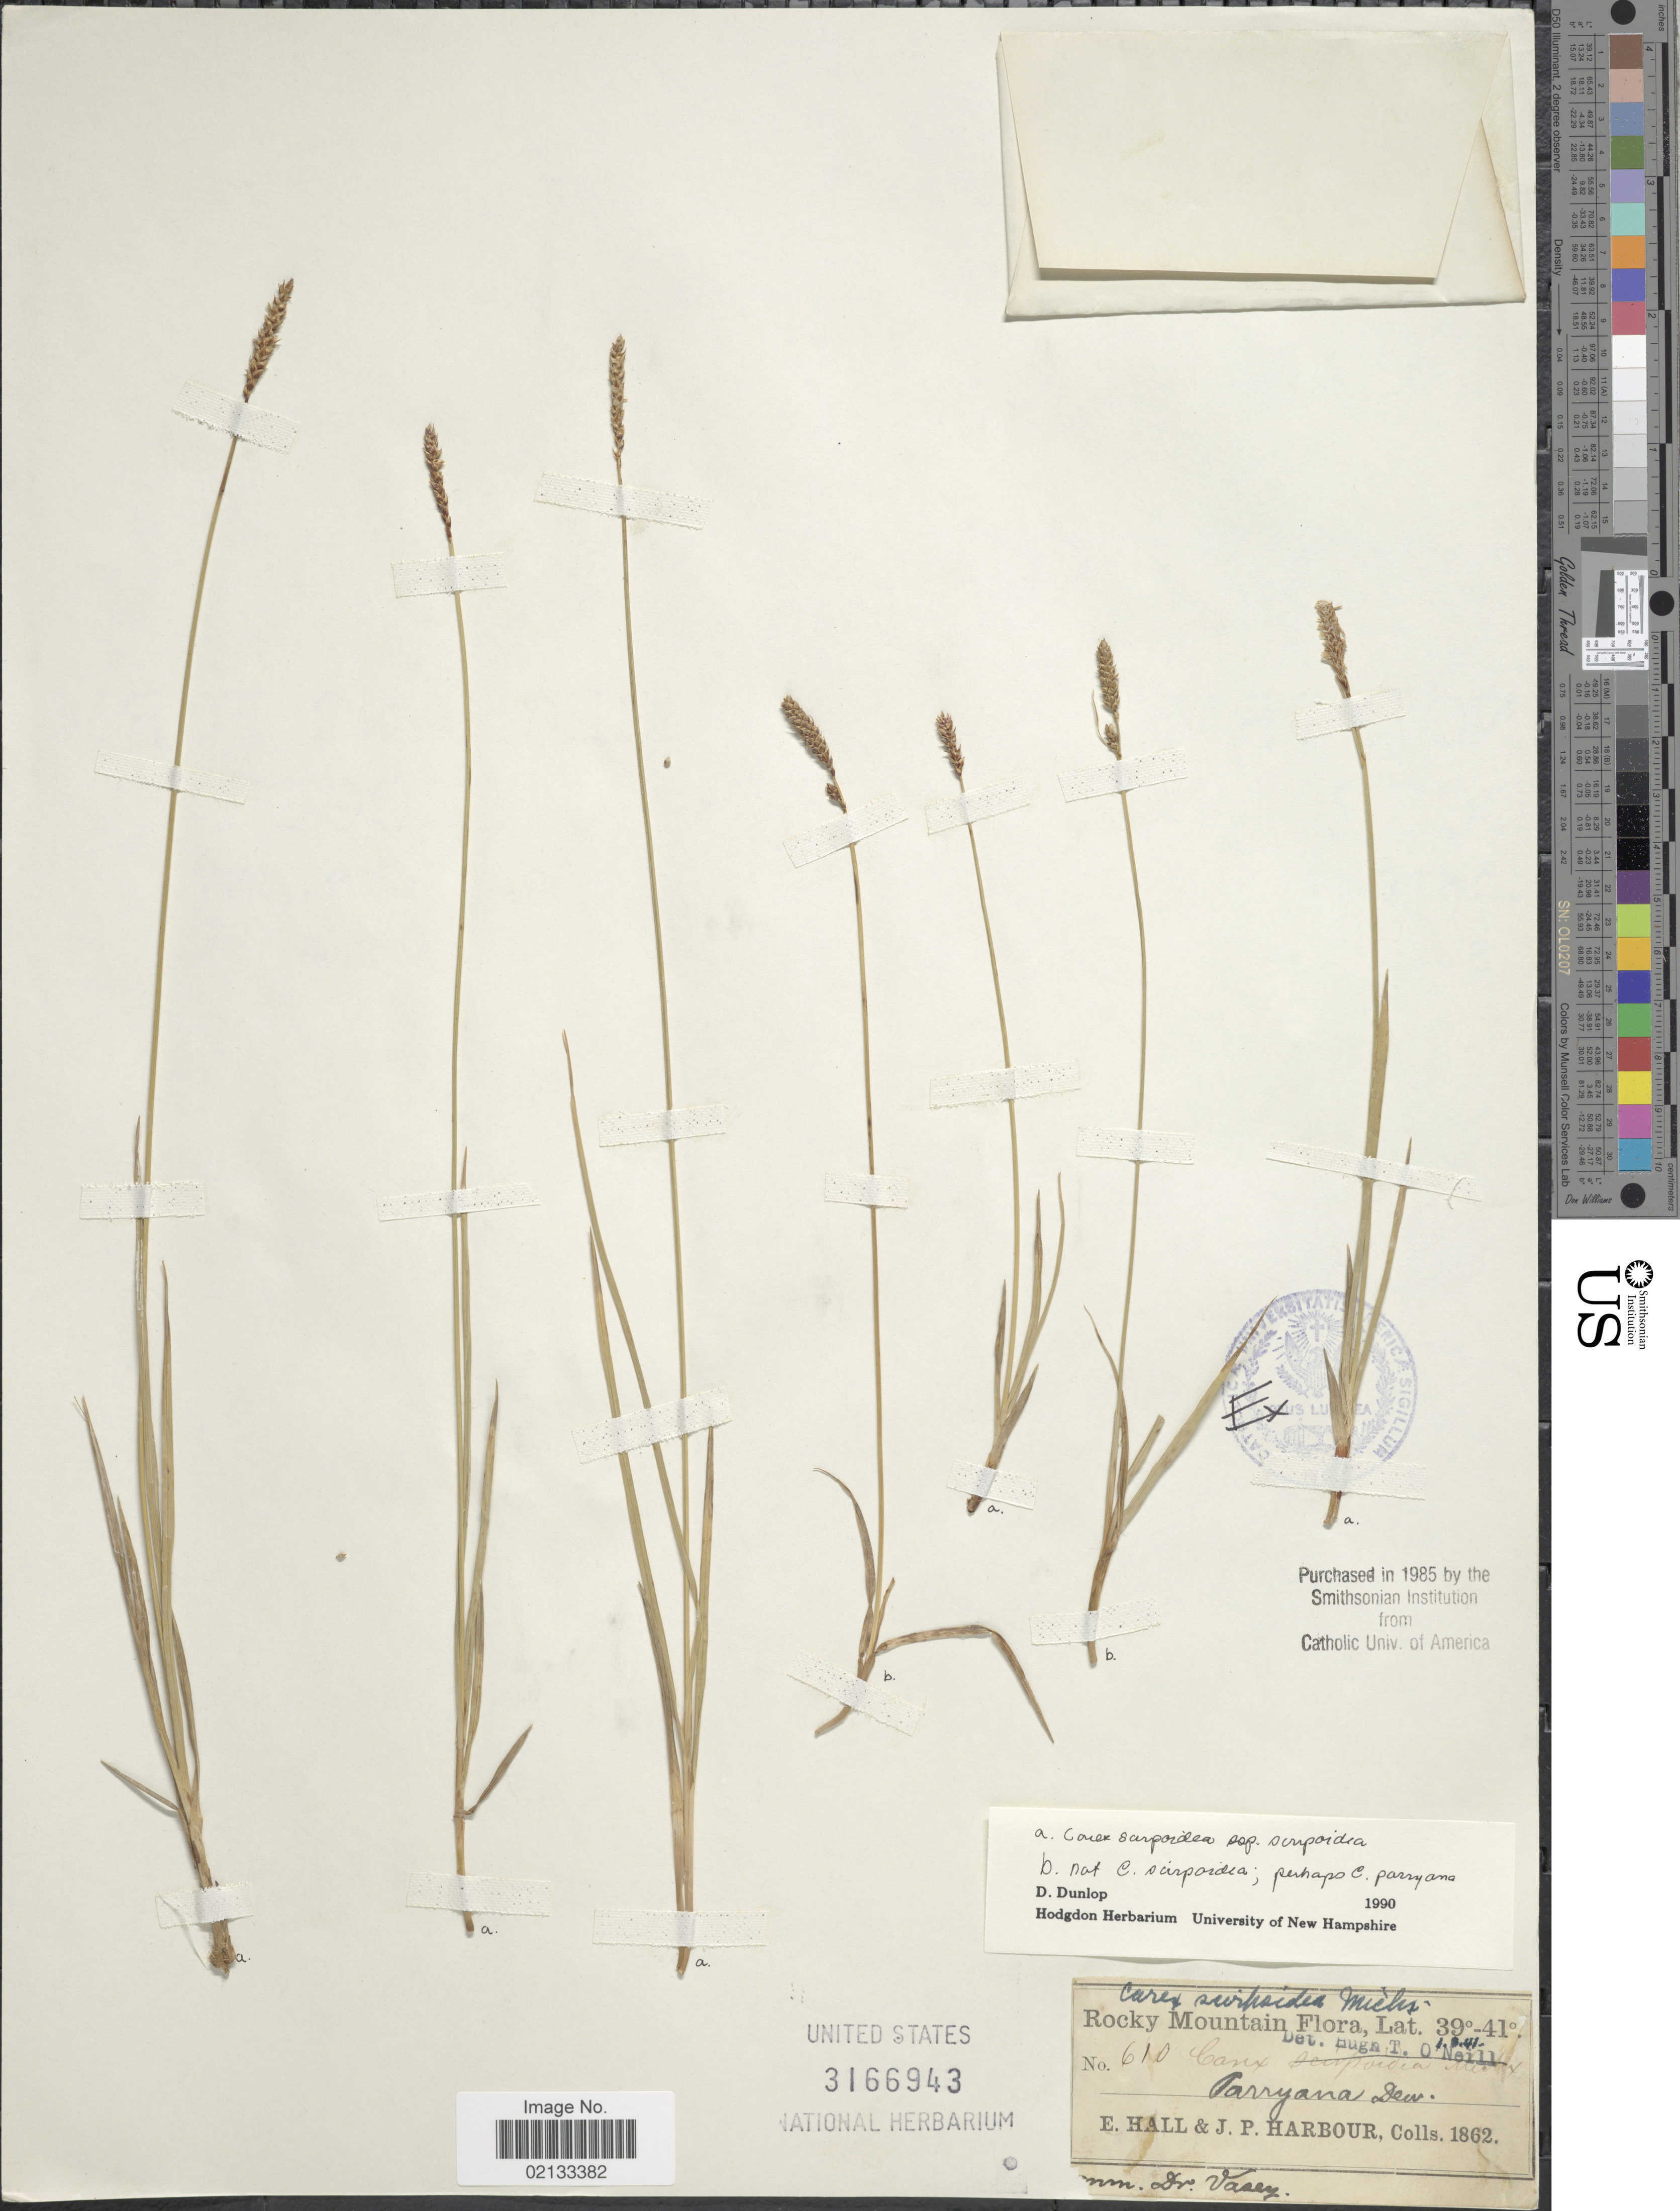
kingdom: Plantae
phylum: Tracheophyta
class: Liliopsida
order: Poales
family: Cyperaceae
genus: Carex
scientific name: Carex scirpoidea subsp. scirpoidea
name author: Michx.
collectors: E. Hall & J. Harbour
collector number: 610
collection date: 1862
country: United States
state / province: Colorado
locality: Rocky Mtns.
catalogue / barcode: US 3166943